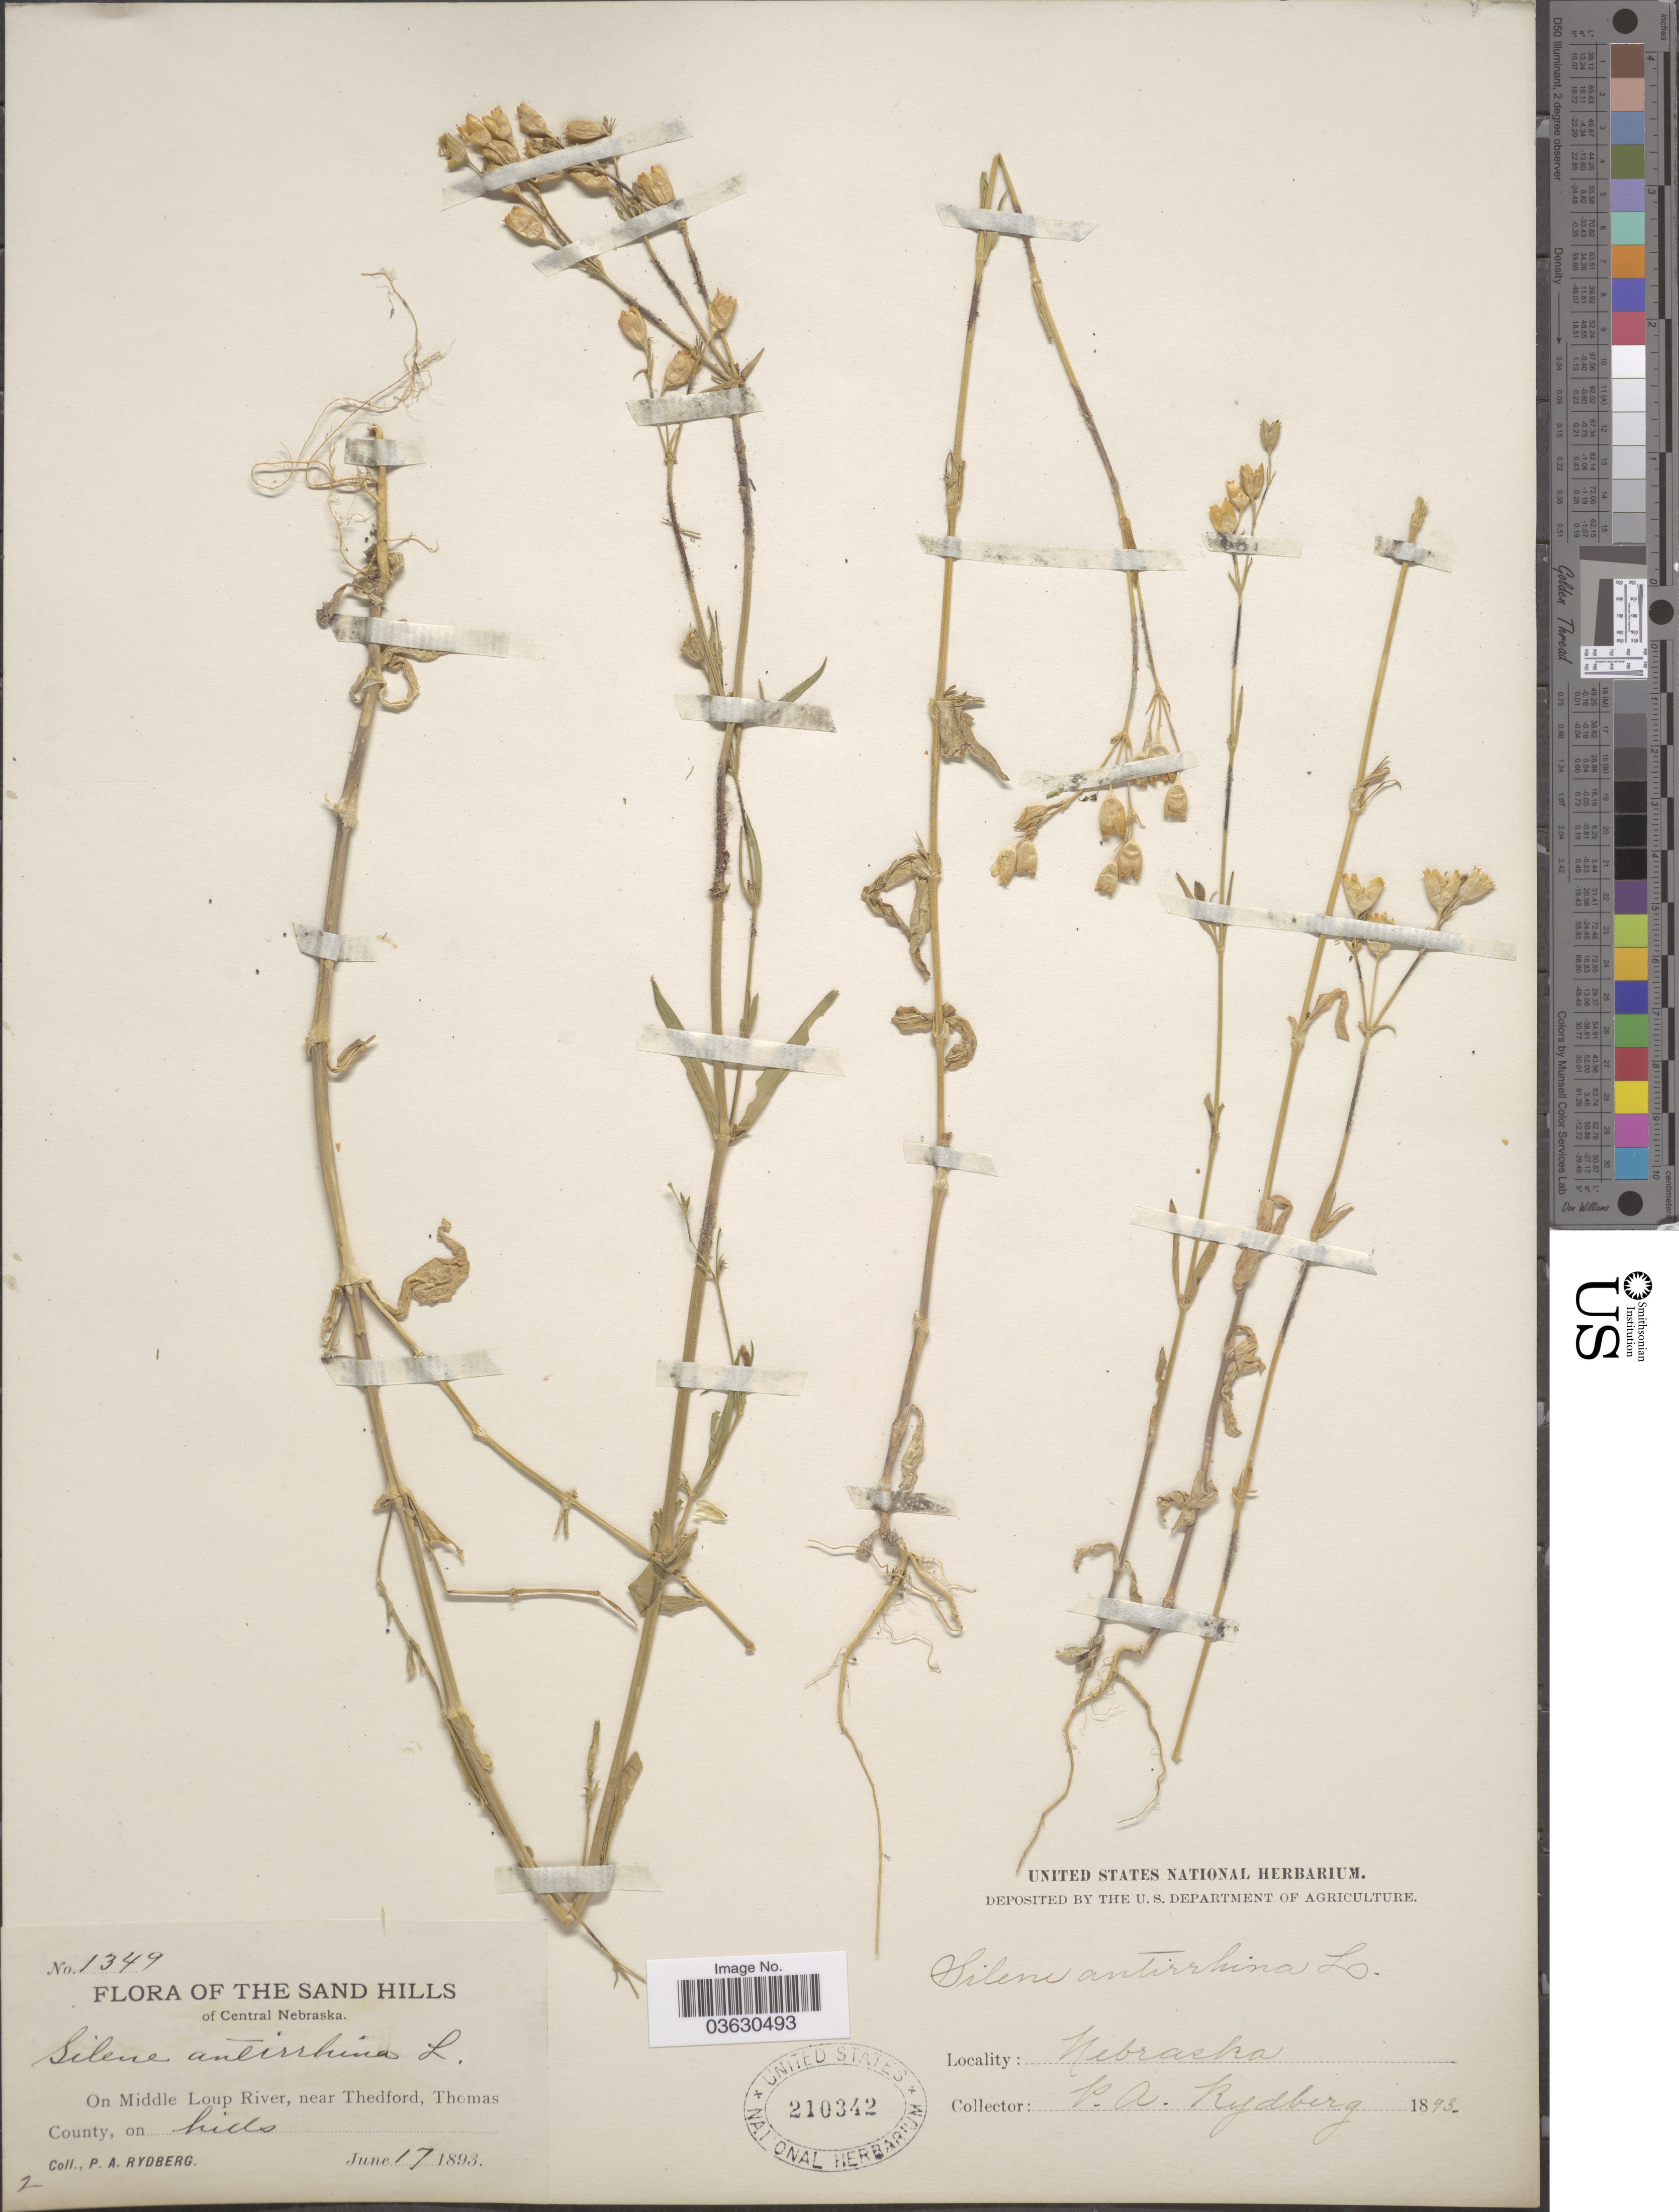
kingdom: Plantae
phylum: Tracheophyta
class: Magnoliopsida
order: Caryophyllales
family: Caryophyllaceae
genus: Silene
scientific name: Silene antirrhina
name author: L.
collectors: P. A. Rydberg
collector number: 1349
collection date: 1893-06-17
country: United States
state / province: Nebraska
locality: The Sand Hills of Central Nebraska. On Middle Loup River, near Thedford, Thomas County, on hills.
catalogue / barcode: US 210342